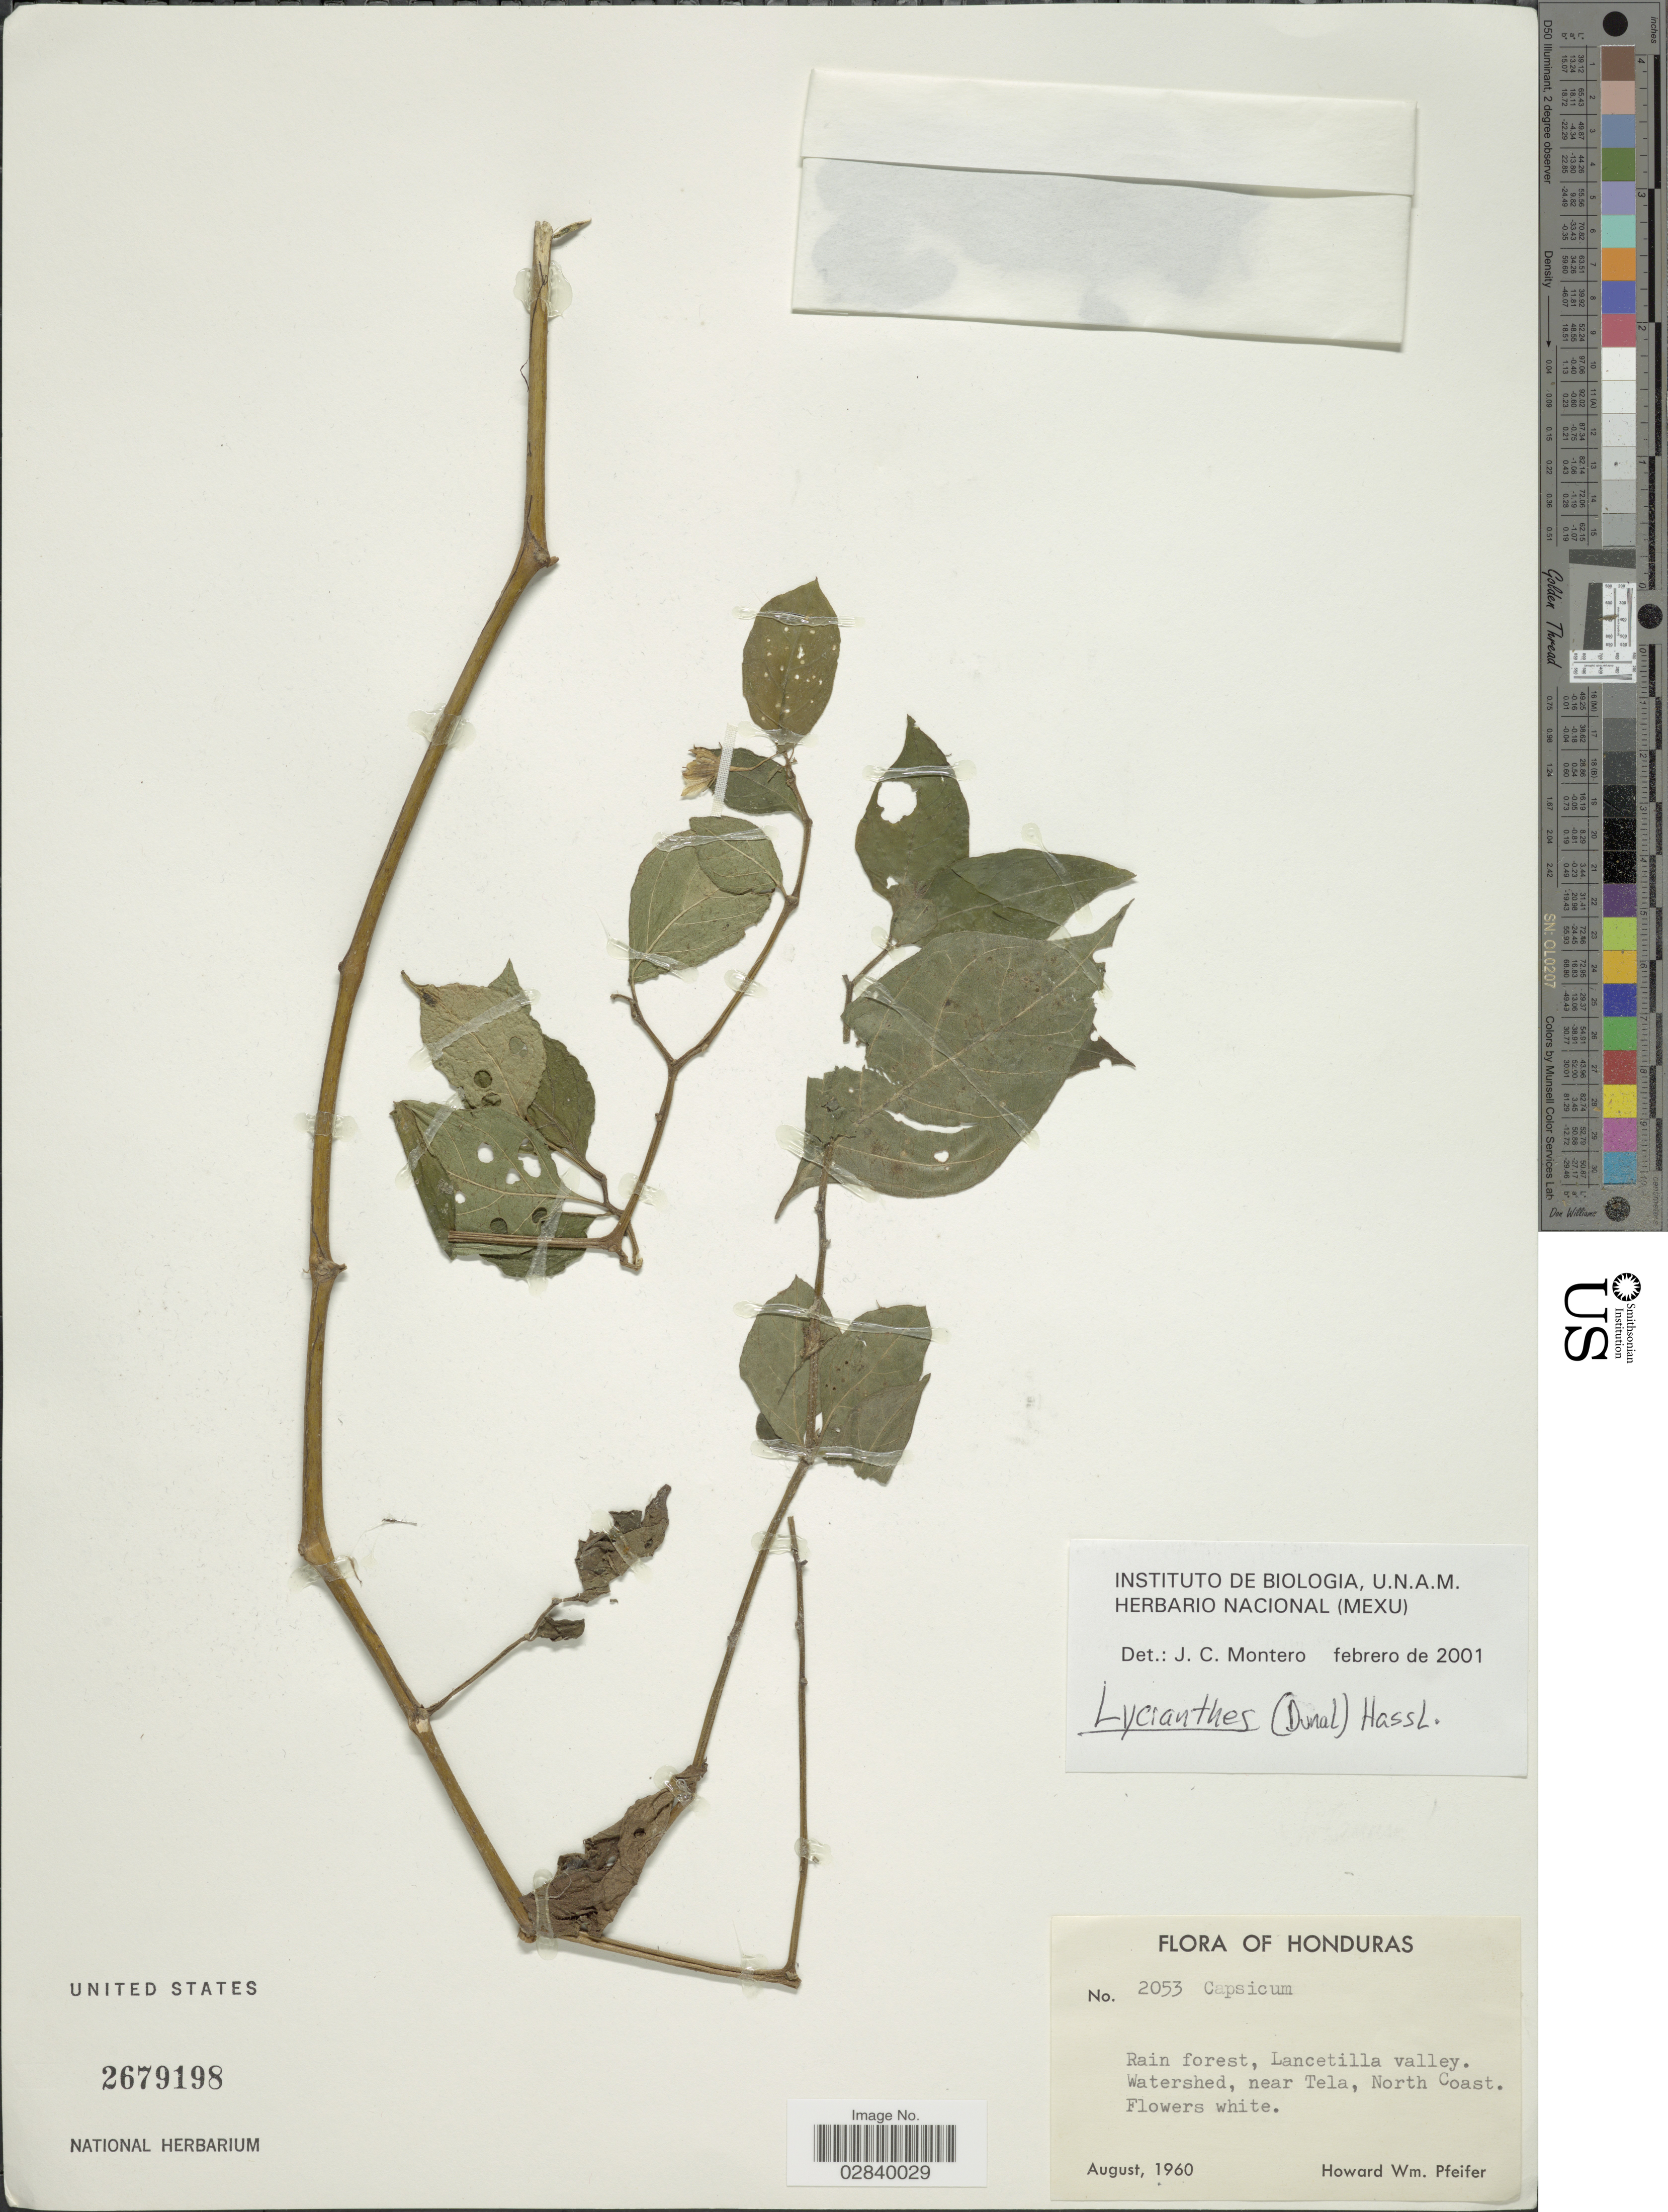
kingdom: Plantae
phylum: Tracheophyta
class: Magnoliopsida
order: Solanales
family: Solanaceae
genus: Lycianthes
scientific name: Lycianthes sp.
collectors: H. W. Pfeifer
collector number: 2053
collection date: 1960-08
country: Honduras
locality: Lancetilla valley. Watershed, near Tela, North Coast.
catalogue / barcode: US 2679198